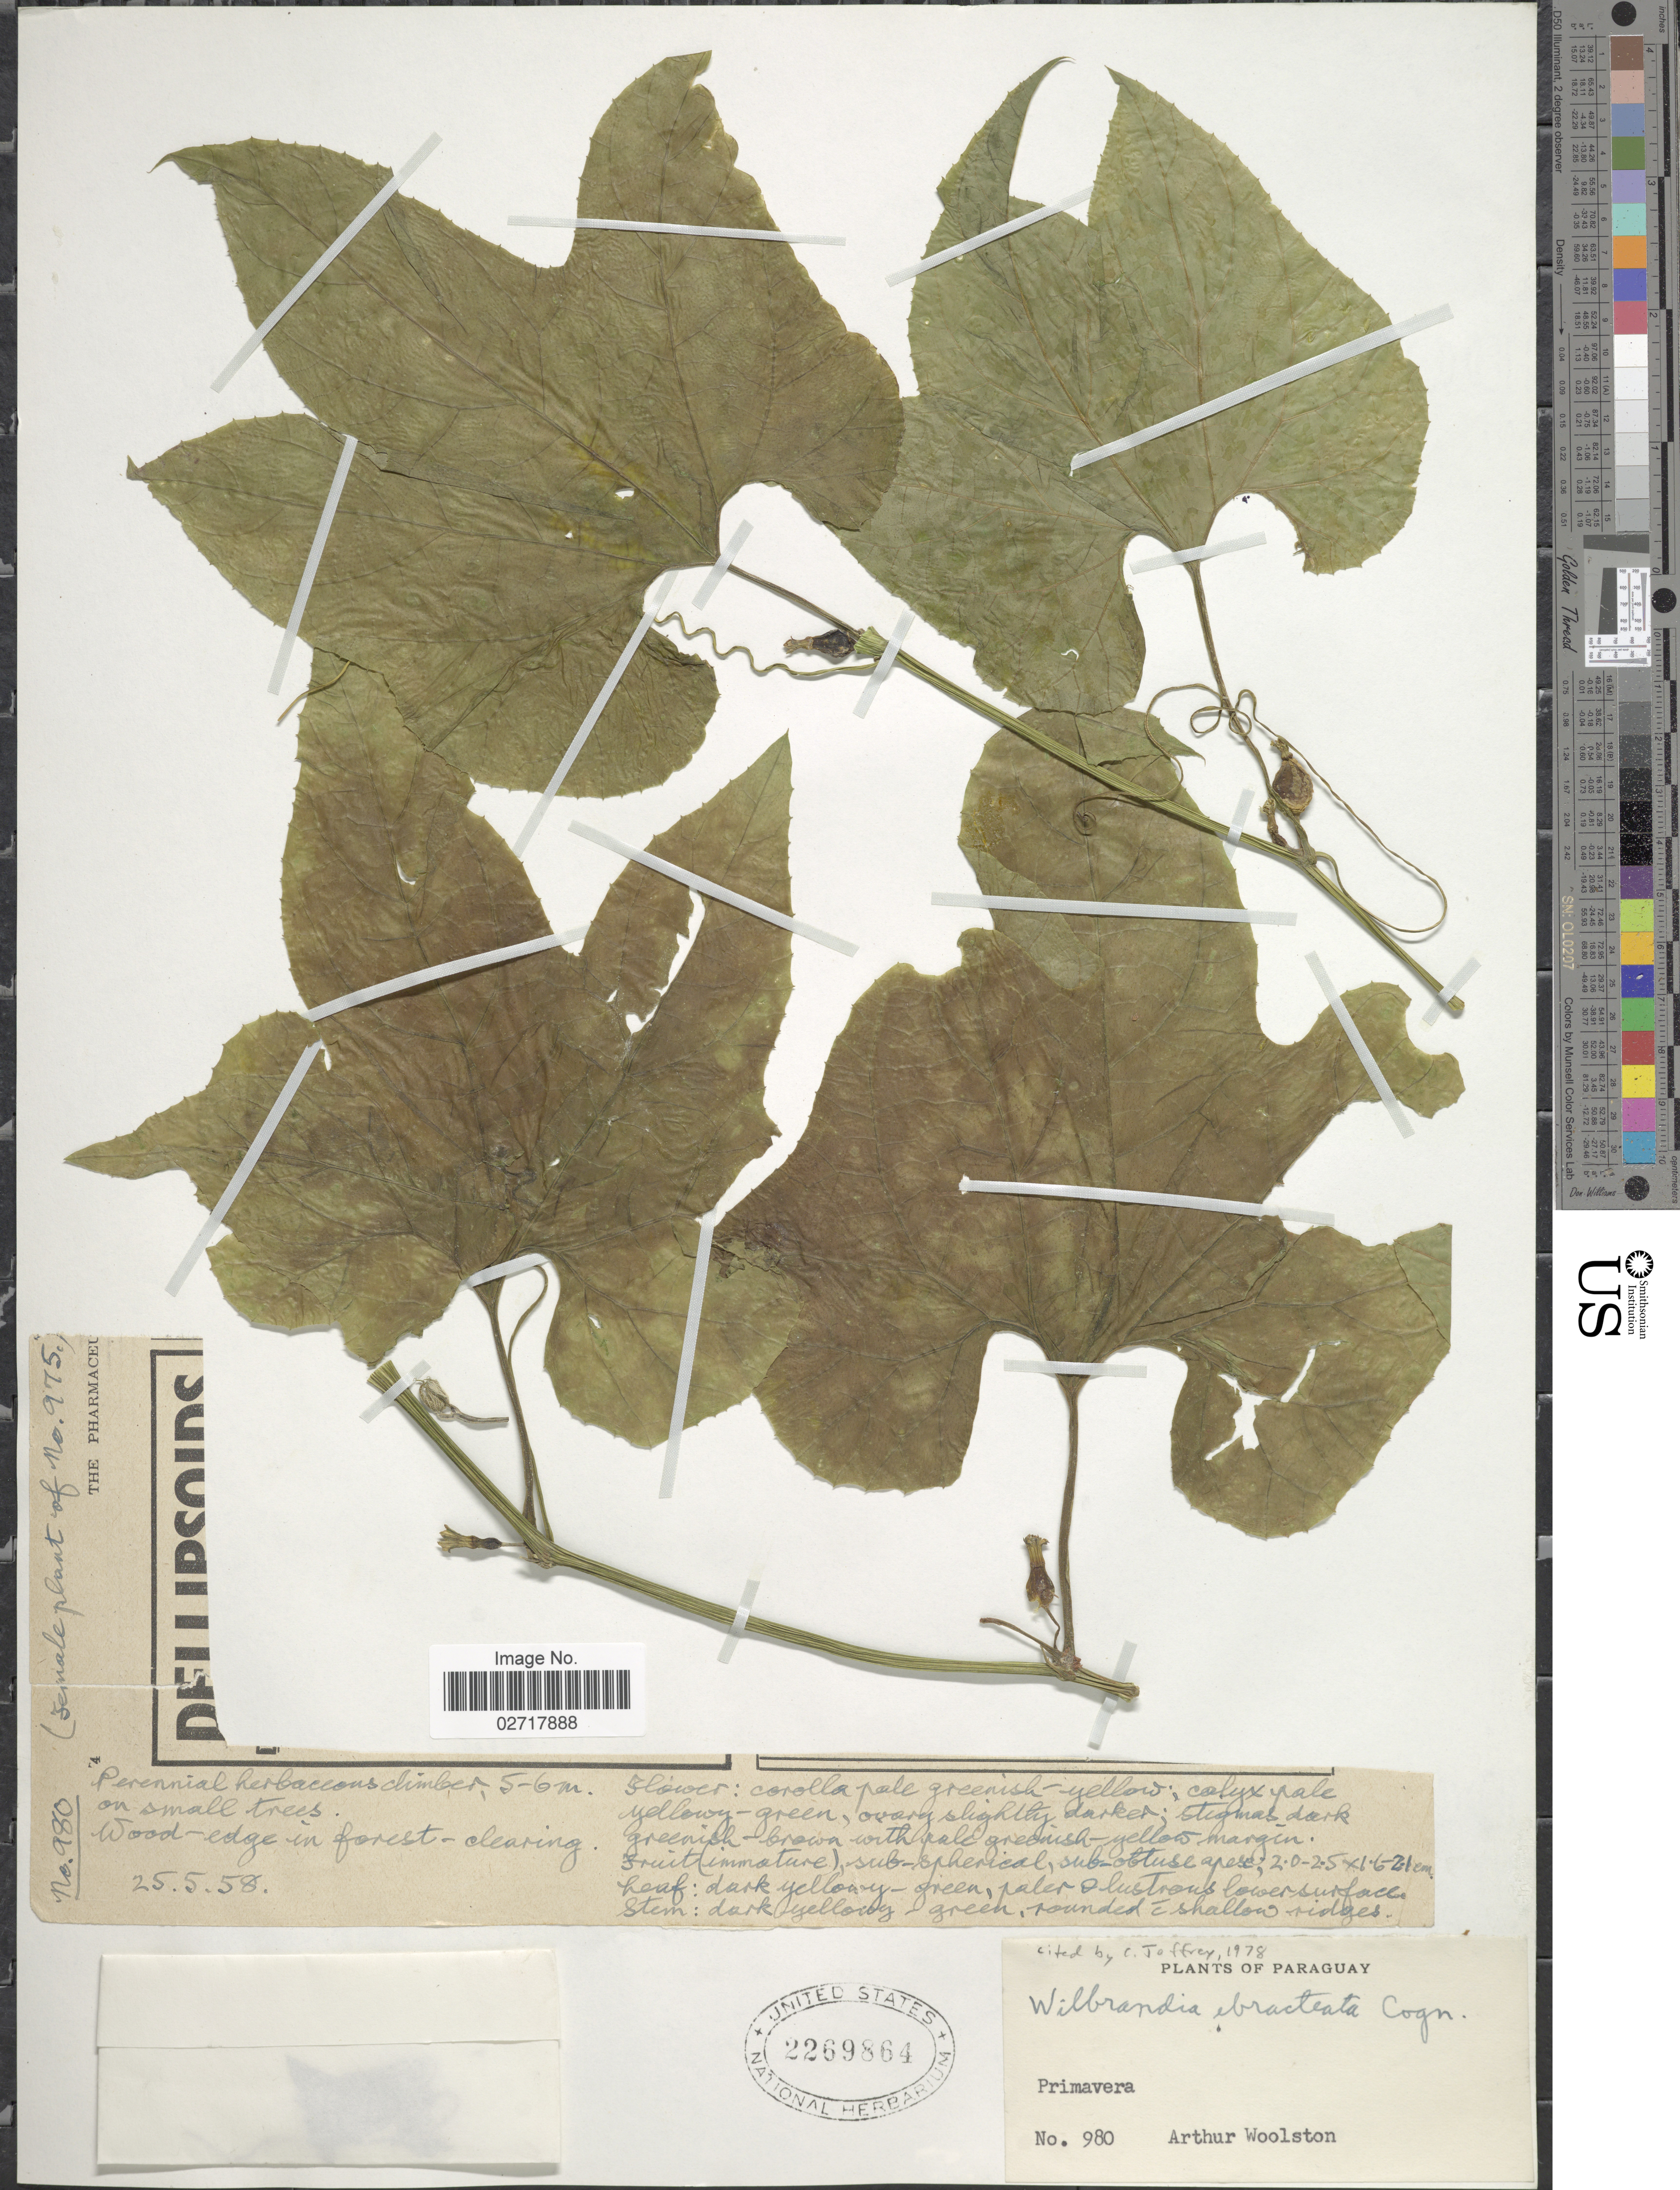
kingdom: Plantae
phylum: Tracheophyta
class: Magnoliopsida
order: Cucurbitales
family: Cucurbitaceae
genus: Wilbrandia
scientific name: Wilbrandia ebracteata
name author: Cogn.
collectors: A. L. Woolston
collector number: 980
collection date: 1958-05-25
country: Paraguay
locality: Primavera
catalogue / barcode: US 2269864